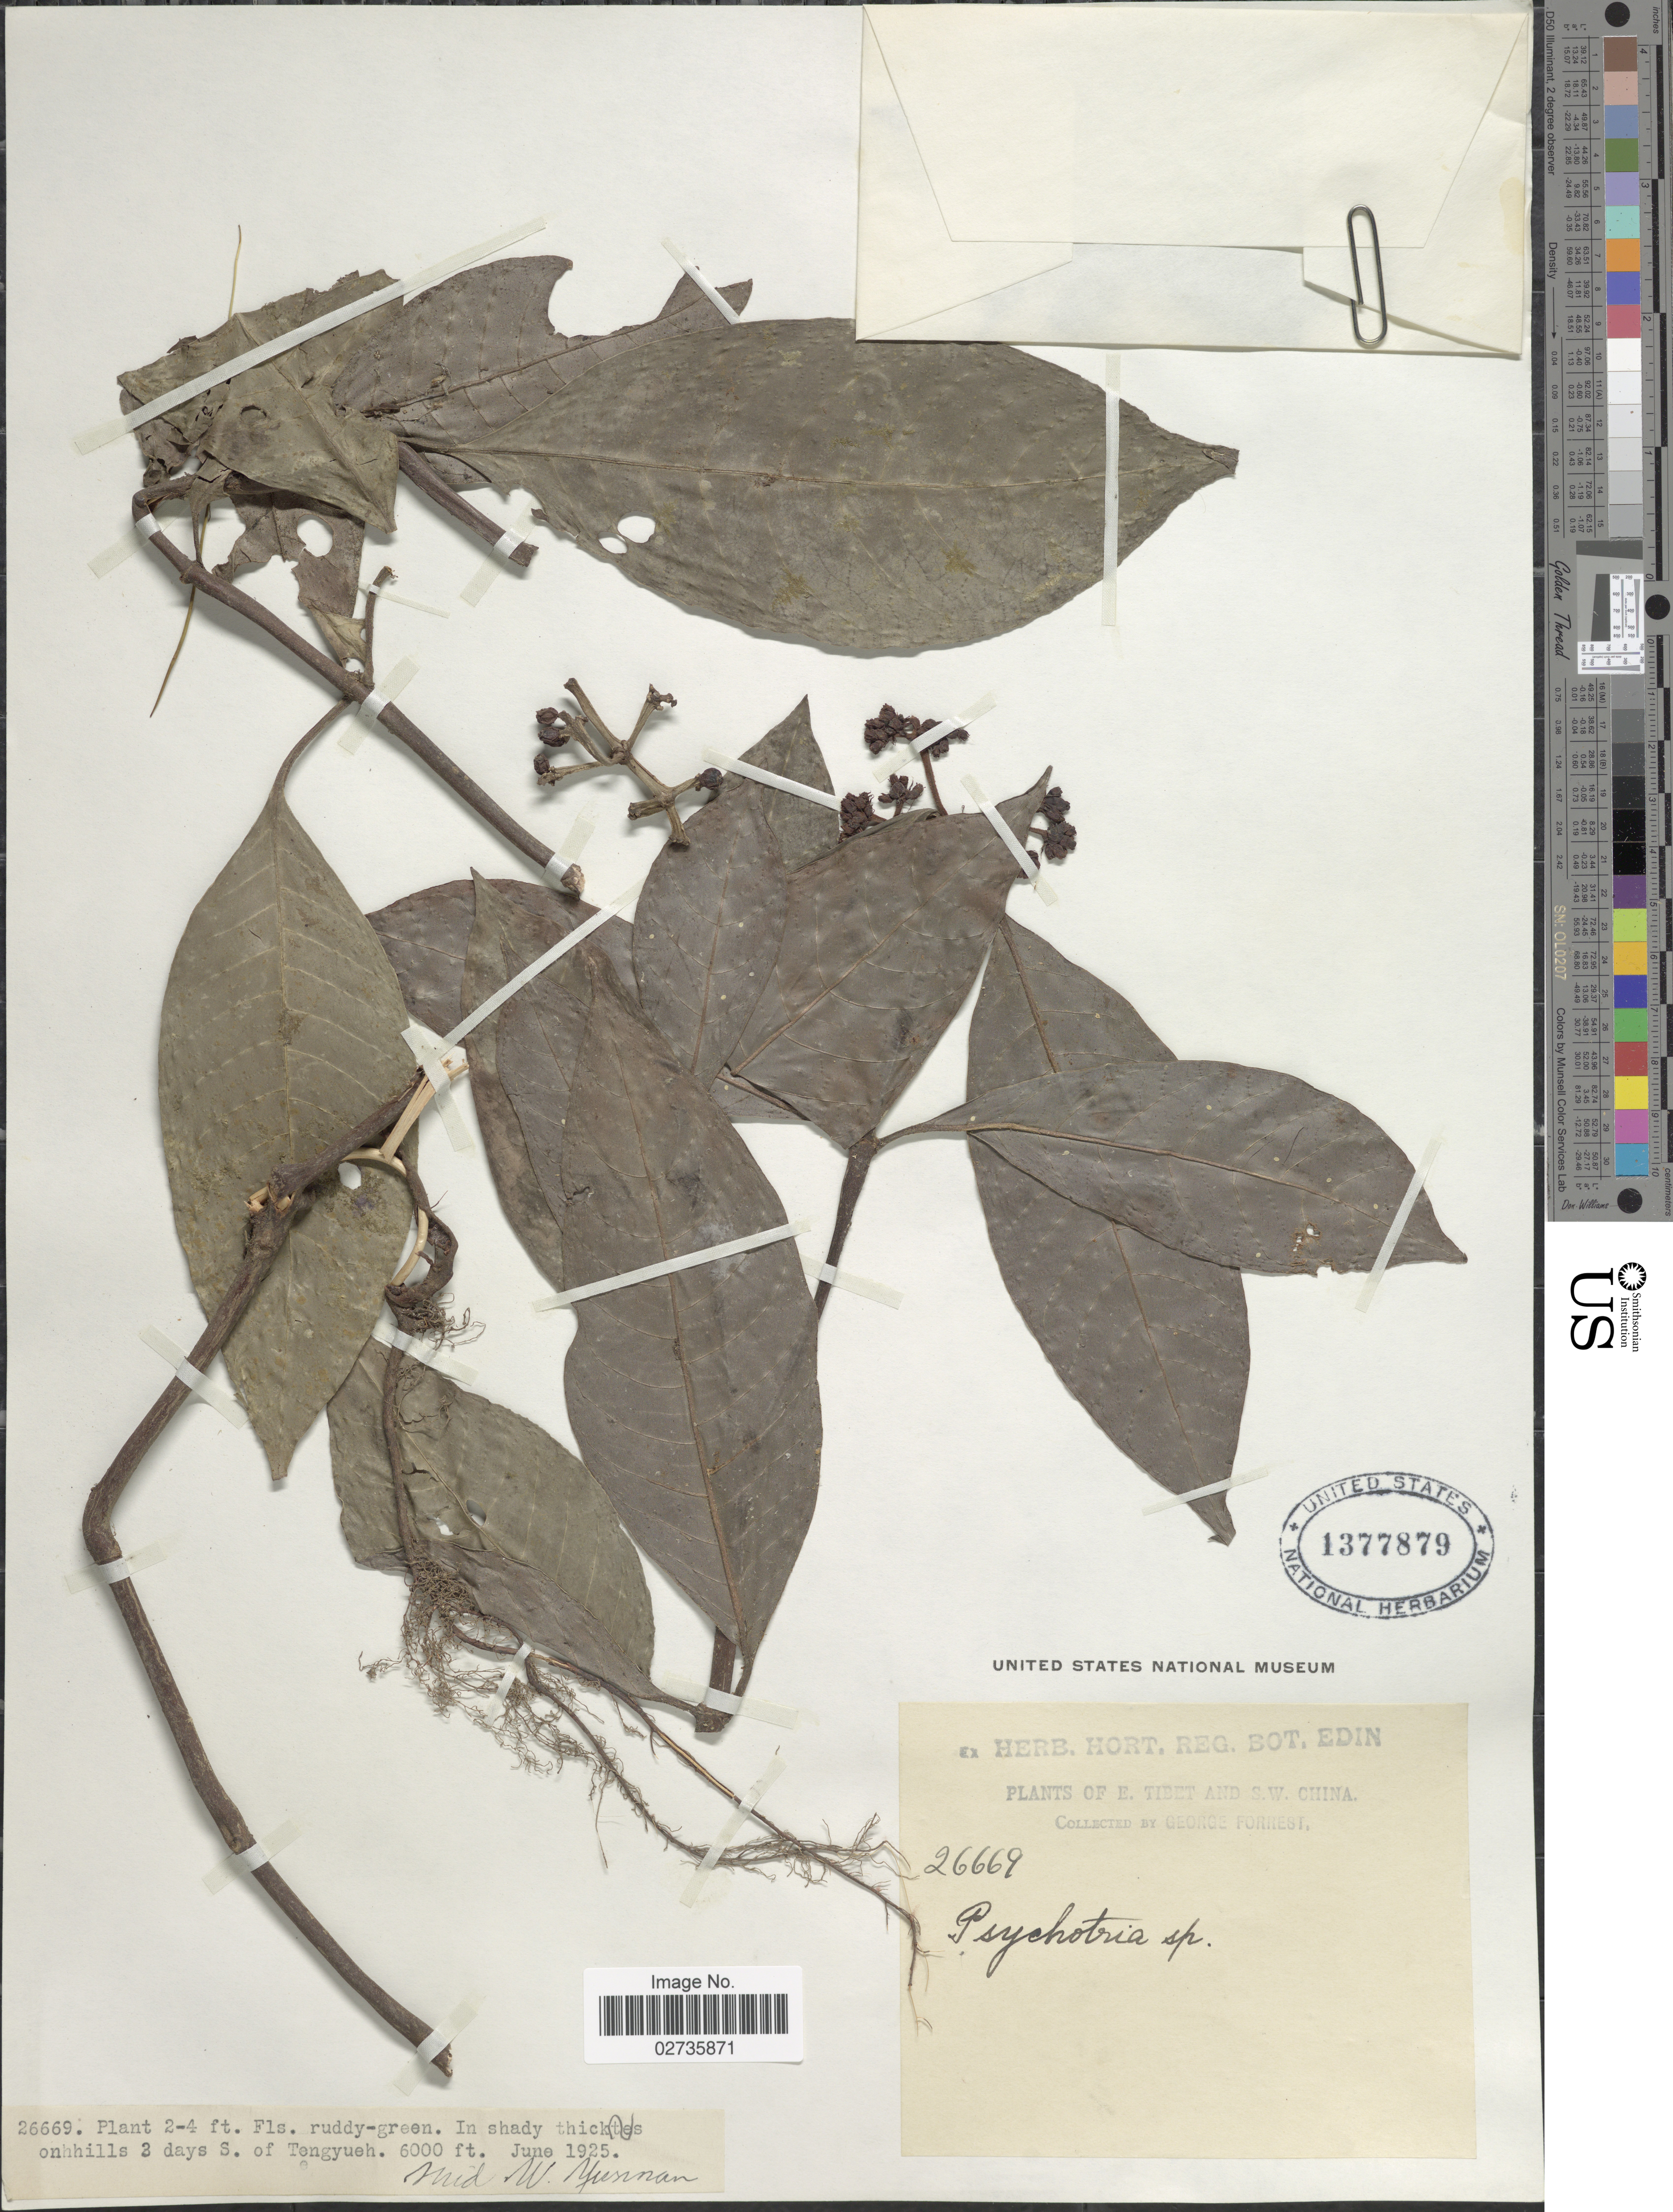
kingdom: Plantae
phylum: Tracheophyta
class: Magnoliopsida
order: Gentianales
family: Rubiaceae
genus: Psychotria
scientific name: Psychotria sp.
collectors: G. Forrest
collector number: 26669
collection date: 1925-06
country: China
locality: E. Tibet and S.W. China, In shady thickets on hills 2 days S of Tengyueh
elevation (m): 1829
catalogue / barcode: US 1377879